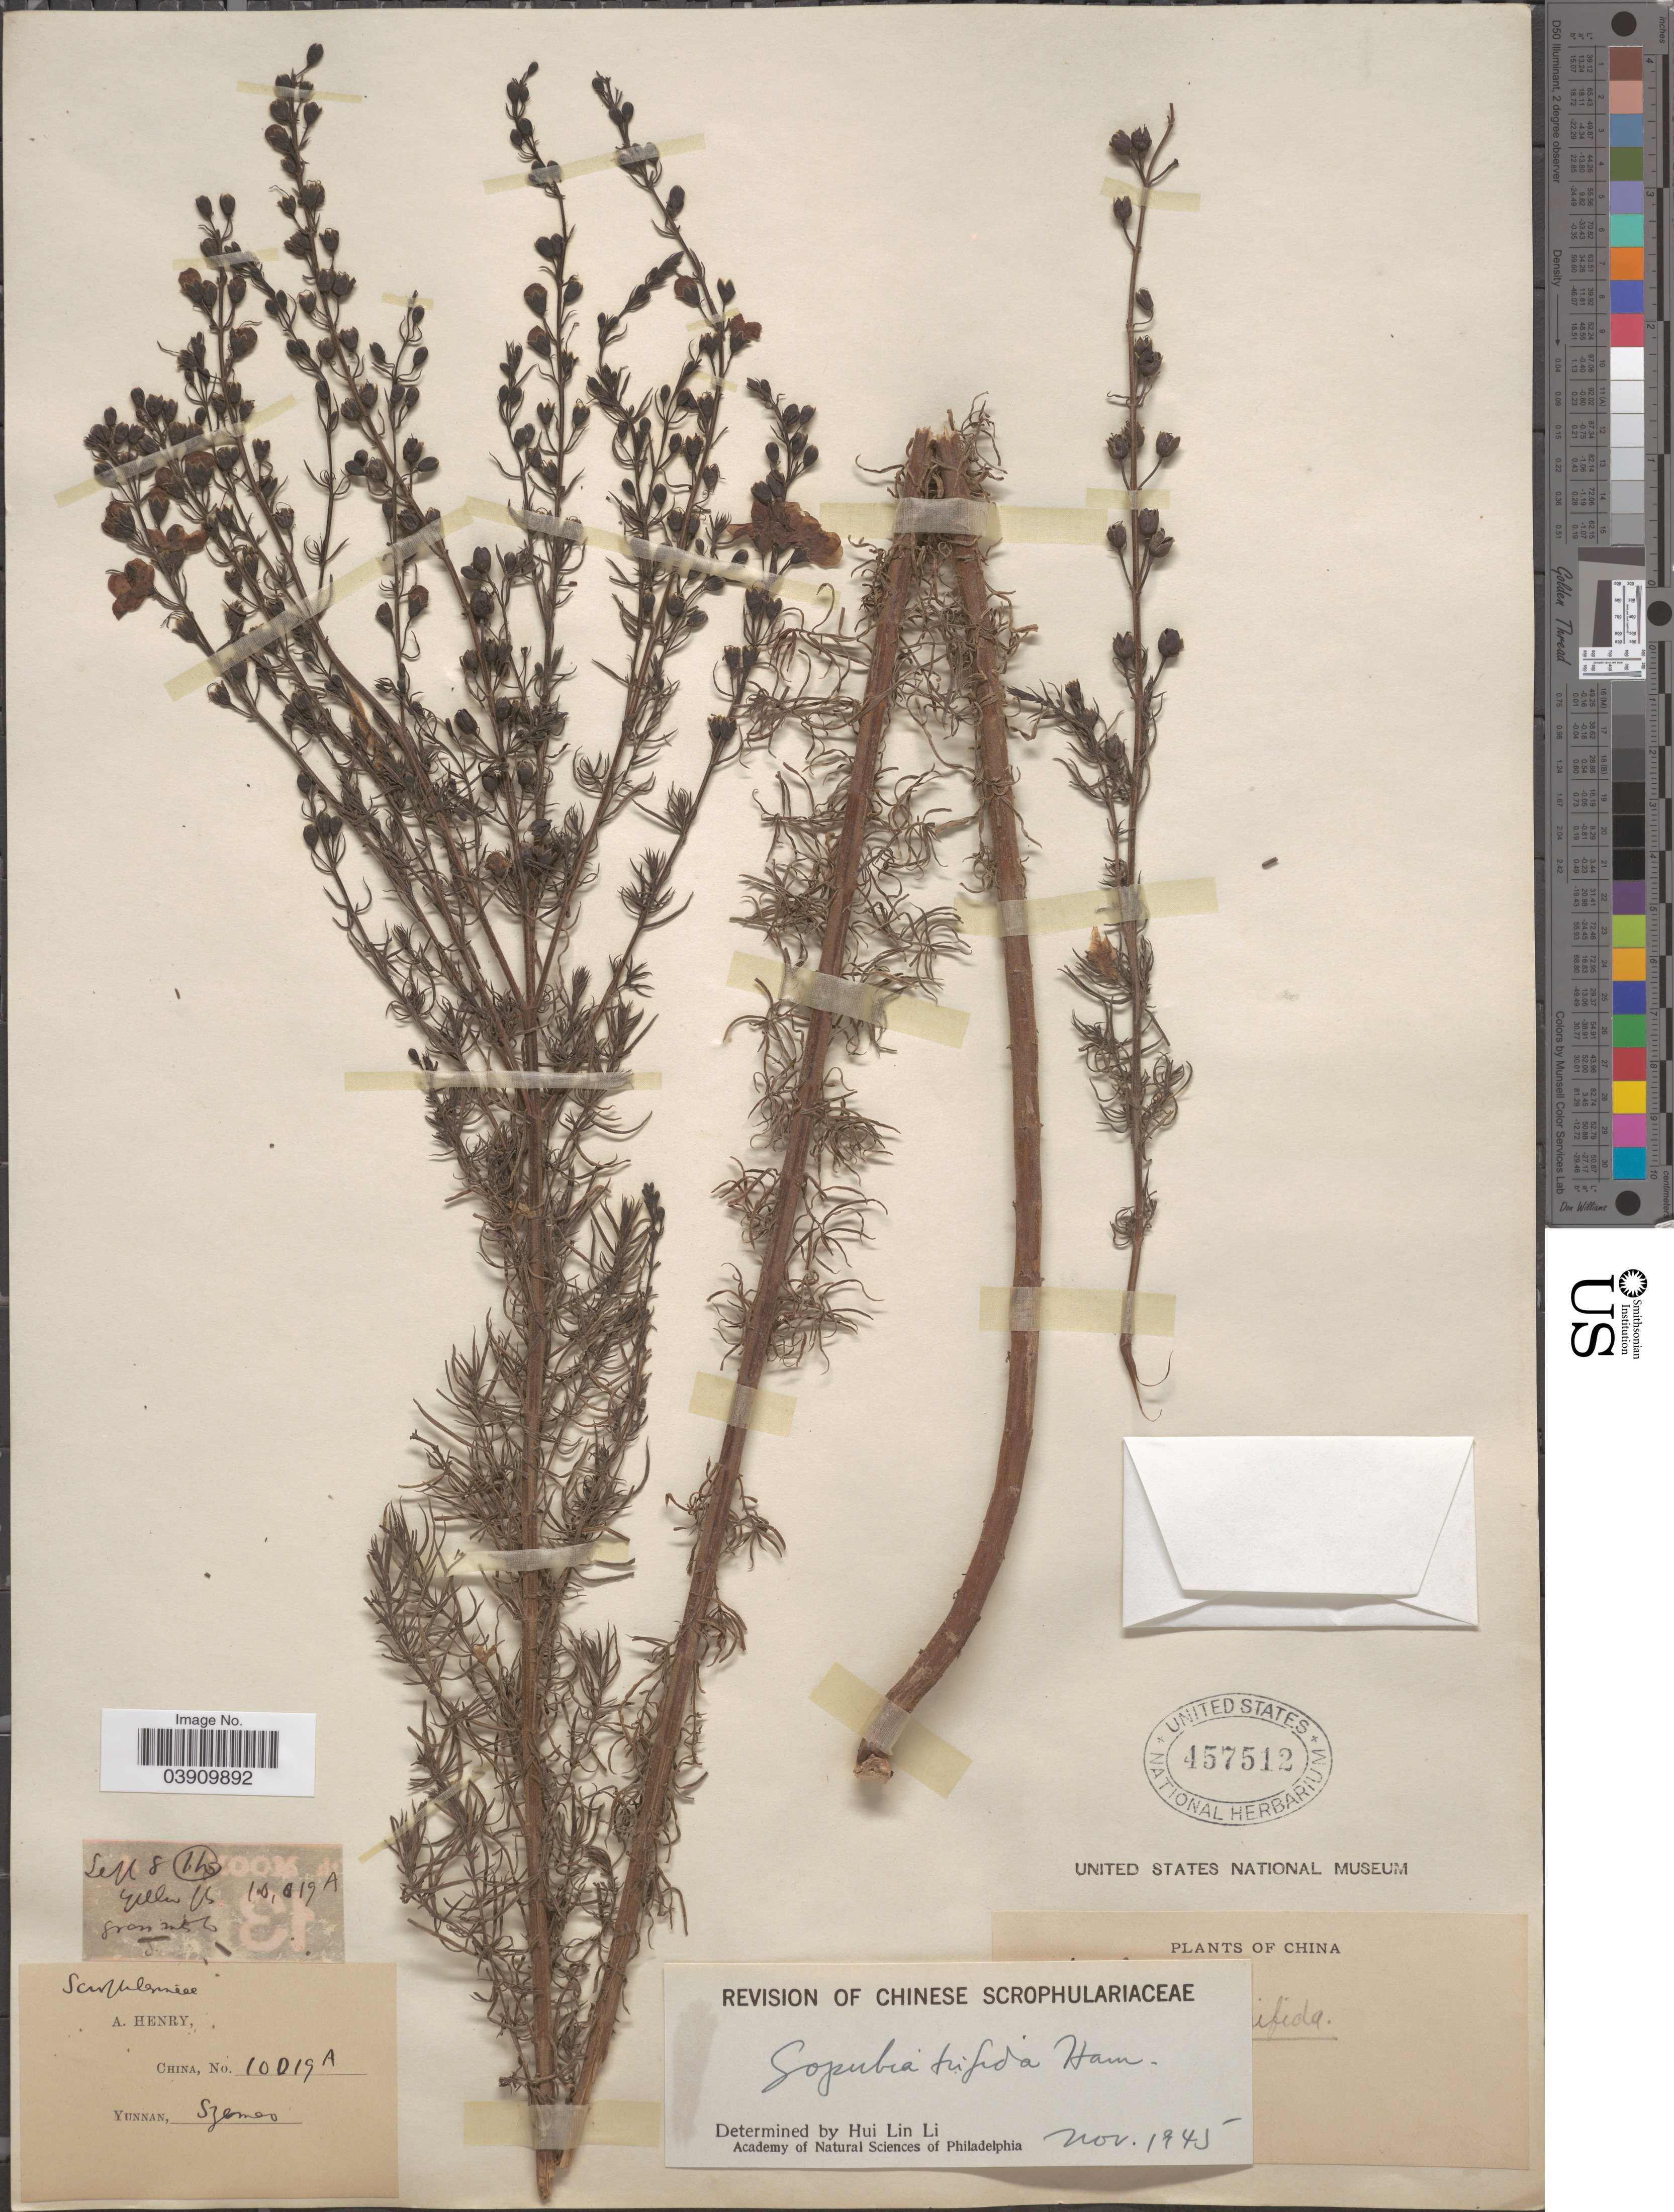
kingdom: Plantae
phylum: Tracheophyta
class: Magnoliopsida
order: Lamiales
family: Orobanchaceae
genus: Sopubia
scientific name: Sopubia trifida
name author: Buch.-Ham. ex D. Don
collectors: A. Henry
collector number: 10019 A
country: China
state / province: Yunnan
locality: Szemoa.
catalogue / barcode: US 457512